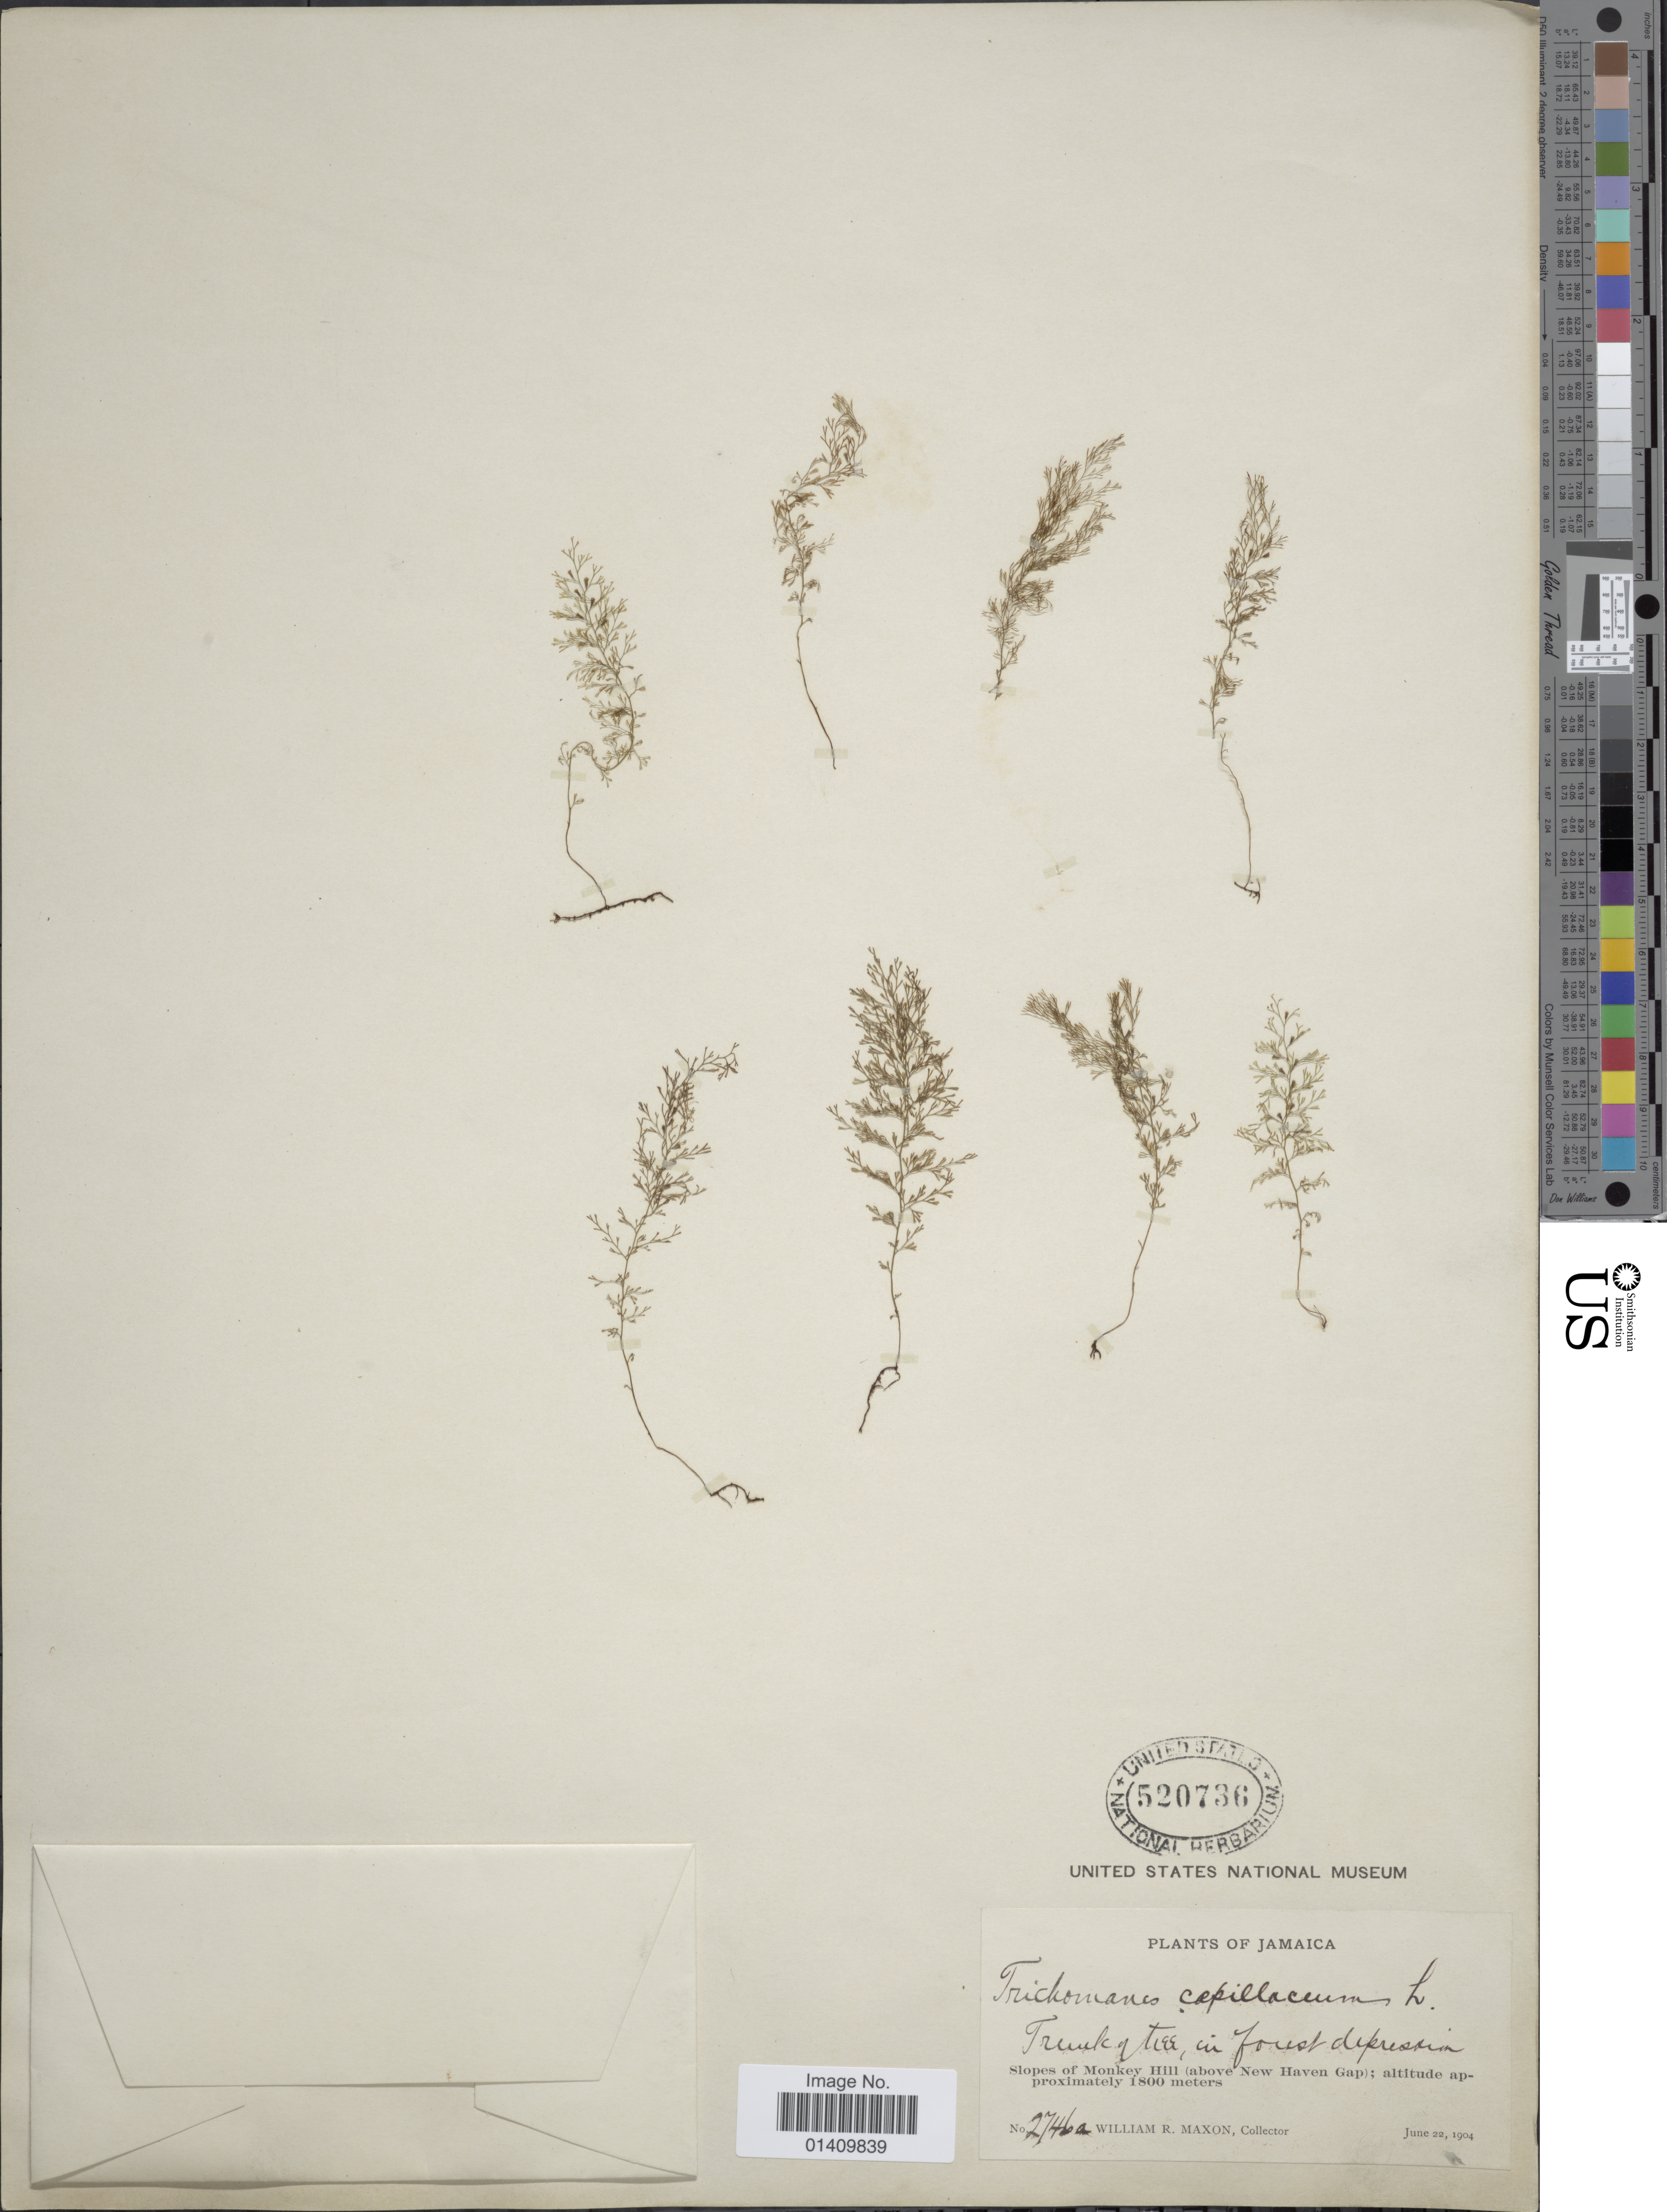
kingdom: Plantae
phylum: Tracheophyta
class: Polypodiopsida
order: Hymenophyllales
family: Hymenophyllaceae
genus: Polyphlebium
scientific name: Polyphlebium capillaceum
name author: (L.) Ebihara & Dubuisson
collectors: W. R. Maxon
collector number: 2746a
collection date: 1904-06-22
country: Jamaica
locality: Slopes of Monkey Hill (above New Haven Gap)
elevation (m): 1800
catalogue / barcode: US 520736